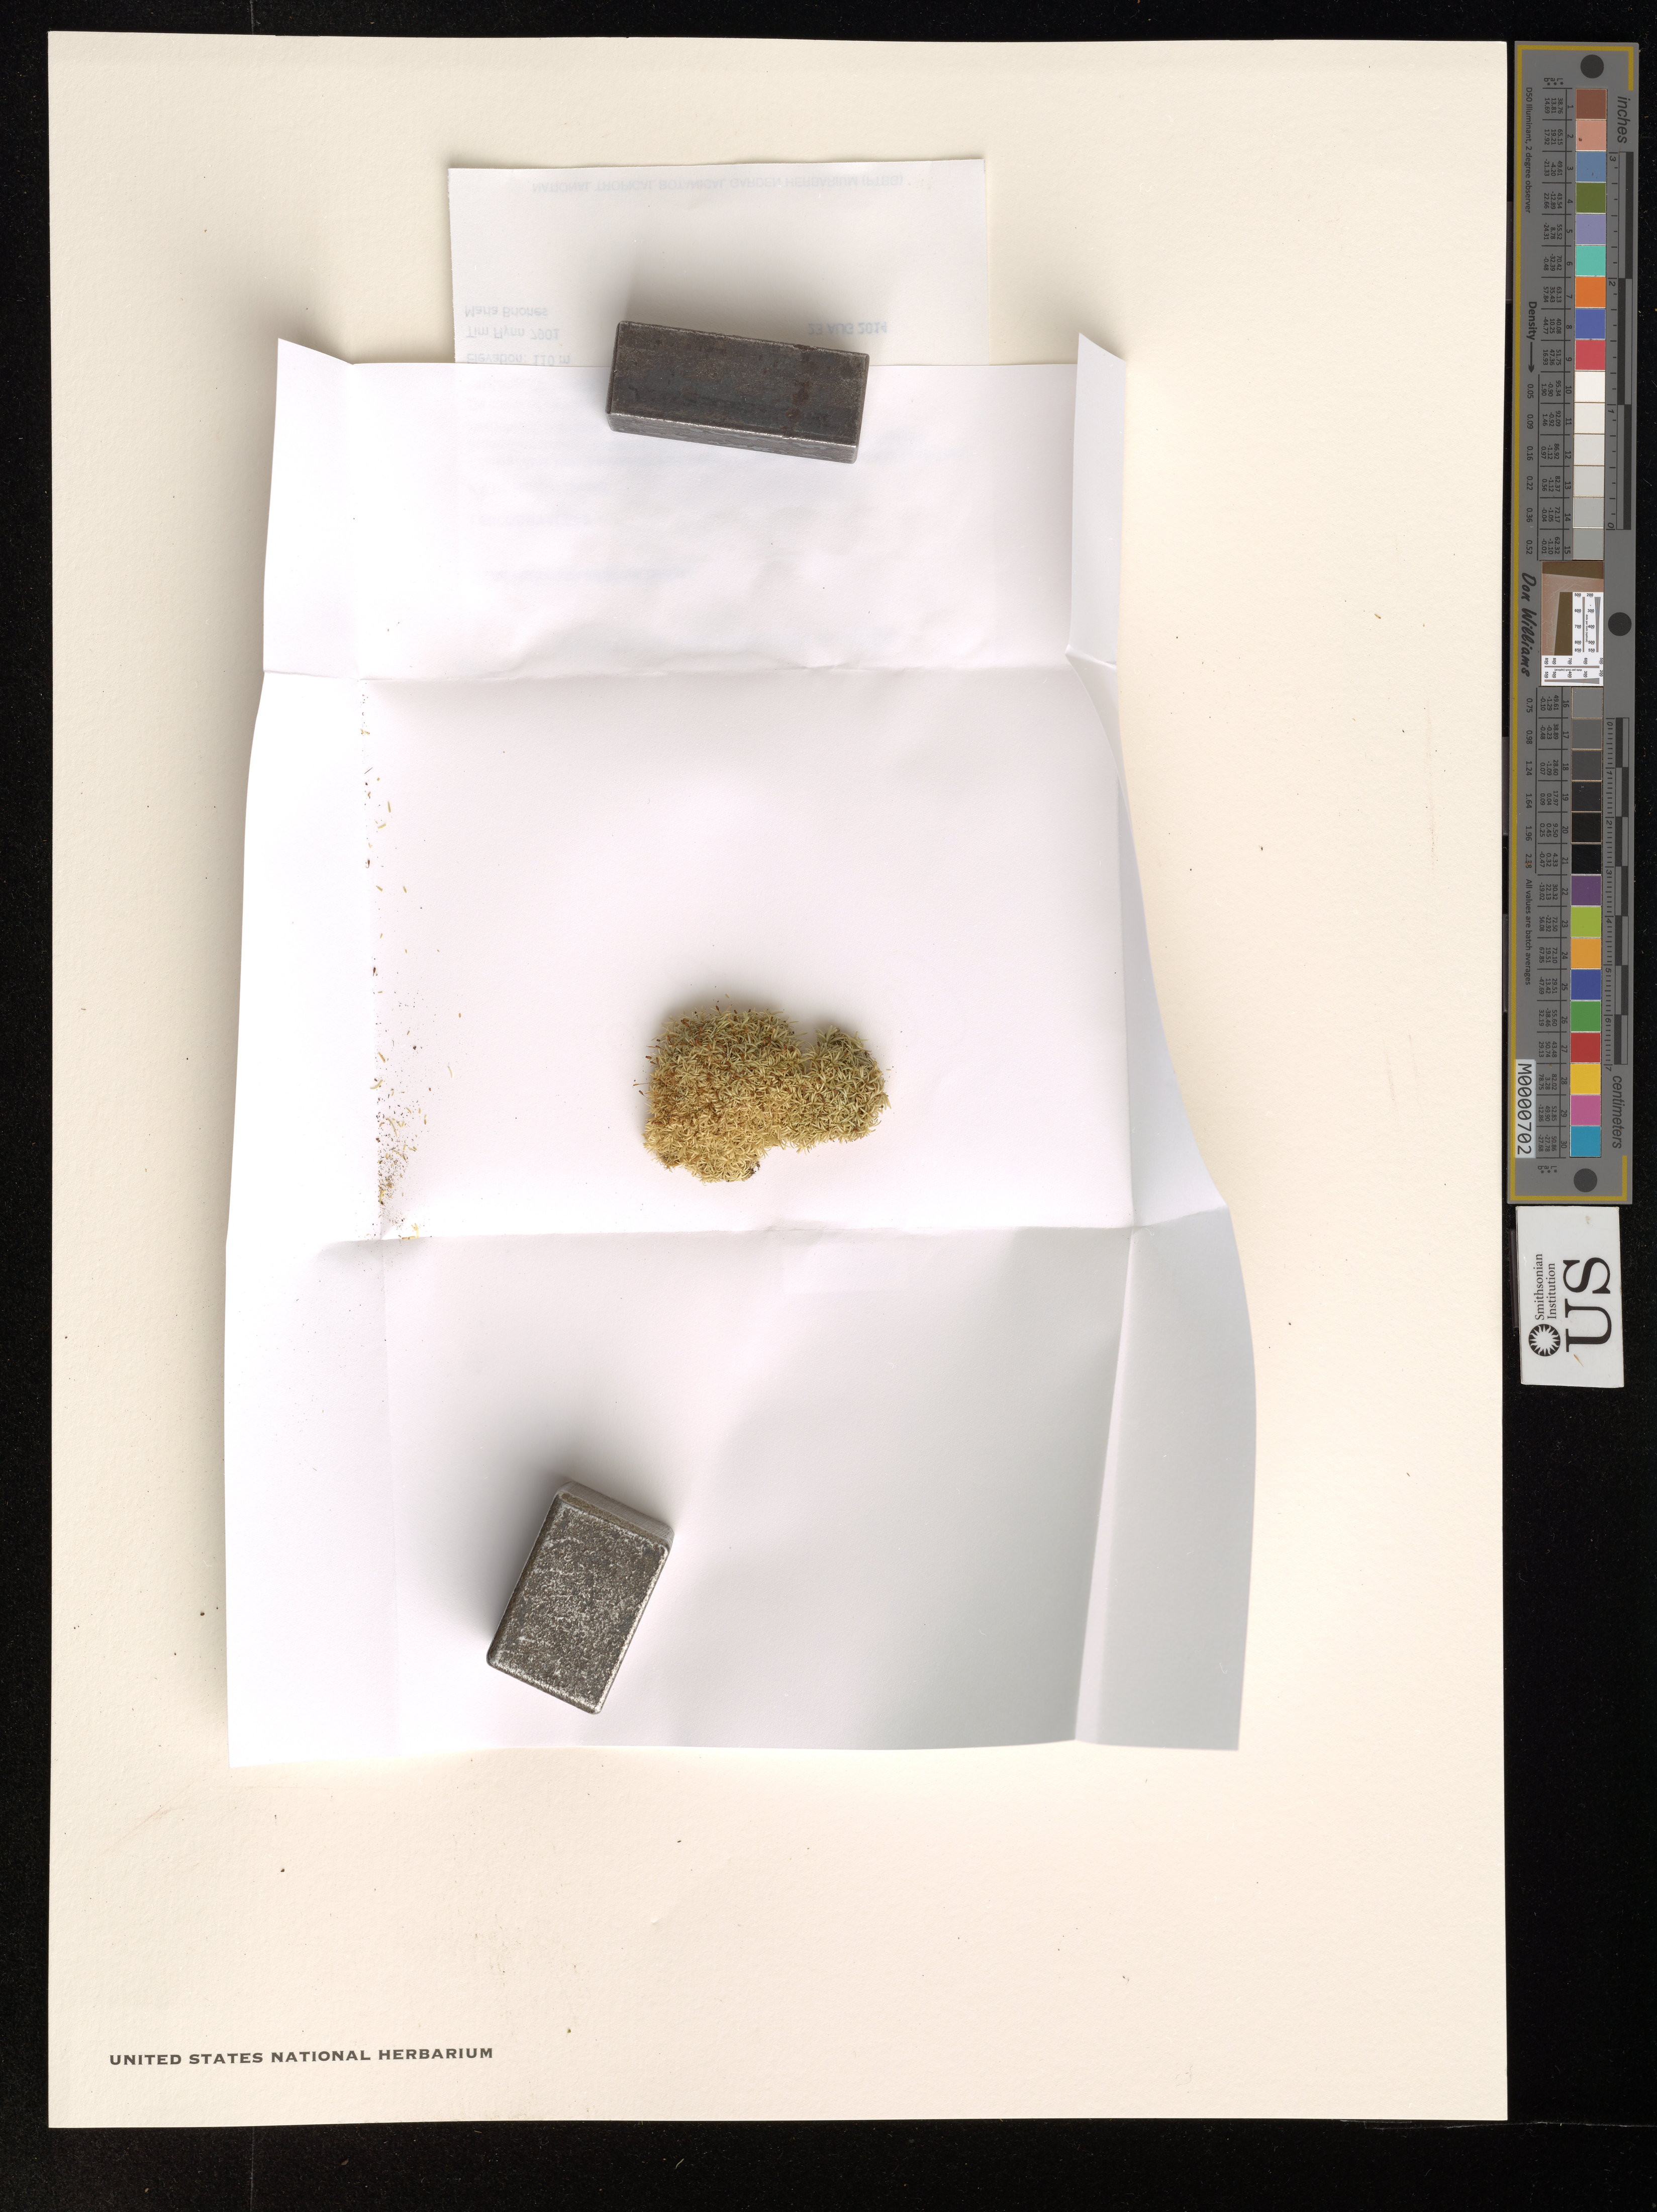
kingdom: Plantae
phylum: Bryophyta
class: Bryopsida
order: Dicranales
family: Octoblepharaceae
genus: Octoblepharum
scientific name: Octoblepharum albidum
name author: Hedw.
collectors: T. Flynn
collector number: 7901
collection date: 2014-08-23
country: United States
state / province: Hawaii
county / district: Kauai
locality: The Hawaiian Islands. Kauai Hanalei District. Kilauea, Aina Hou Community Park behind Common Ground. Wai Koa Loop Trail, Stone Dam area on Kahiliholo Stream.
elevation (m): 110